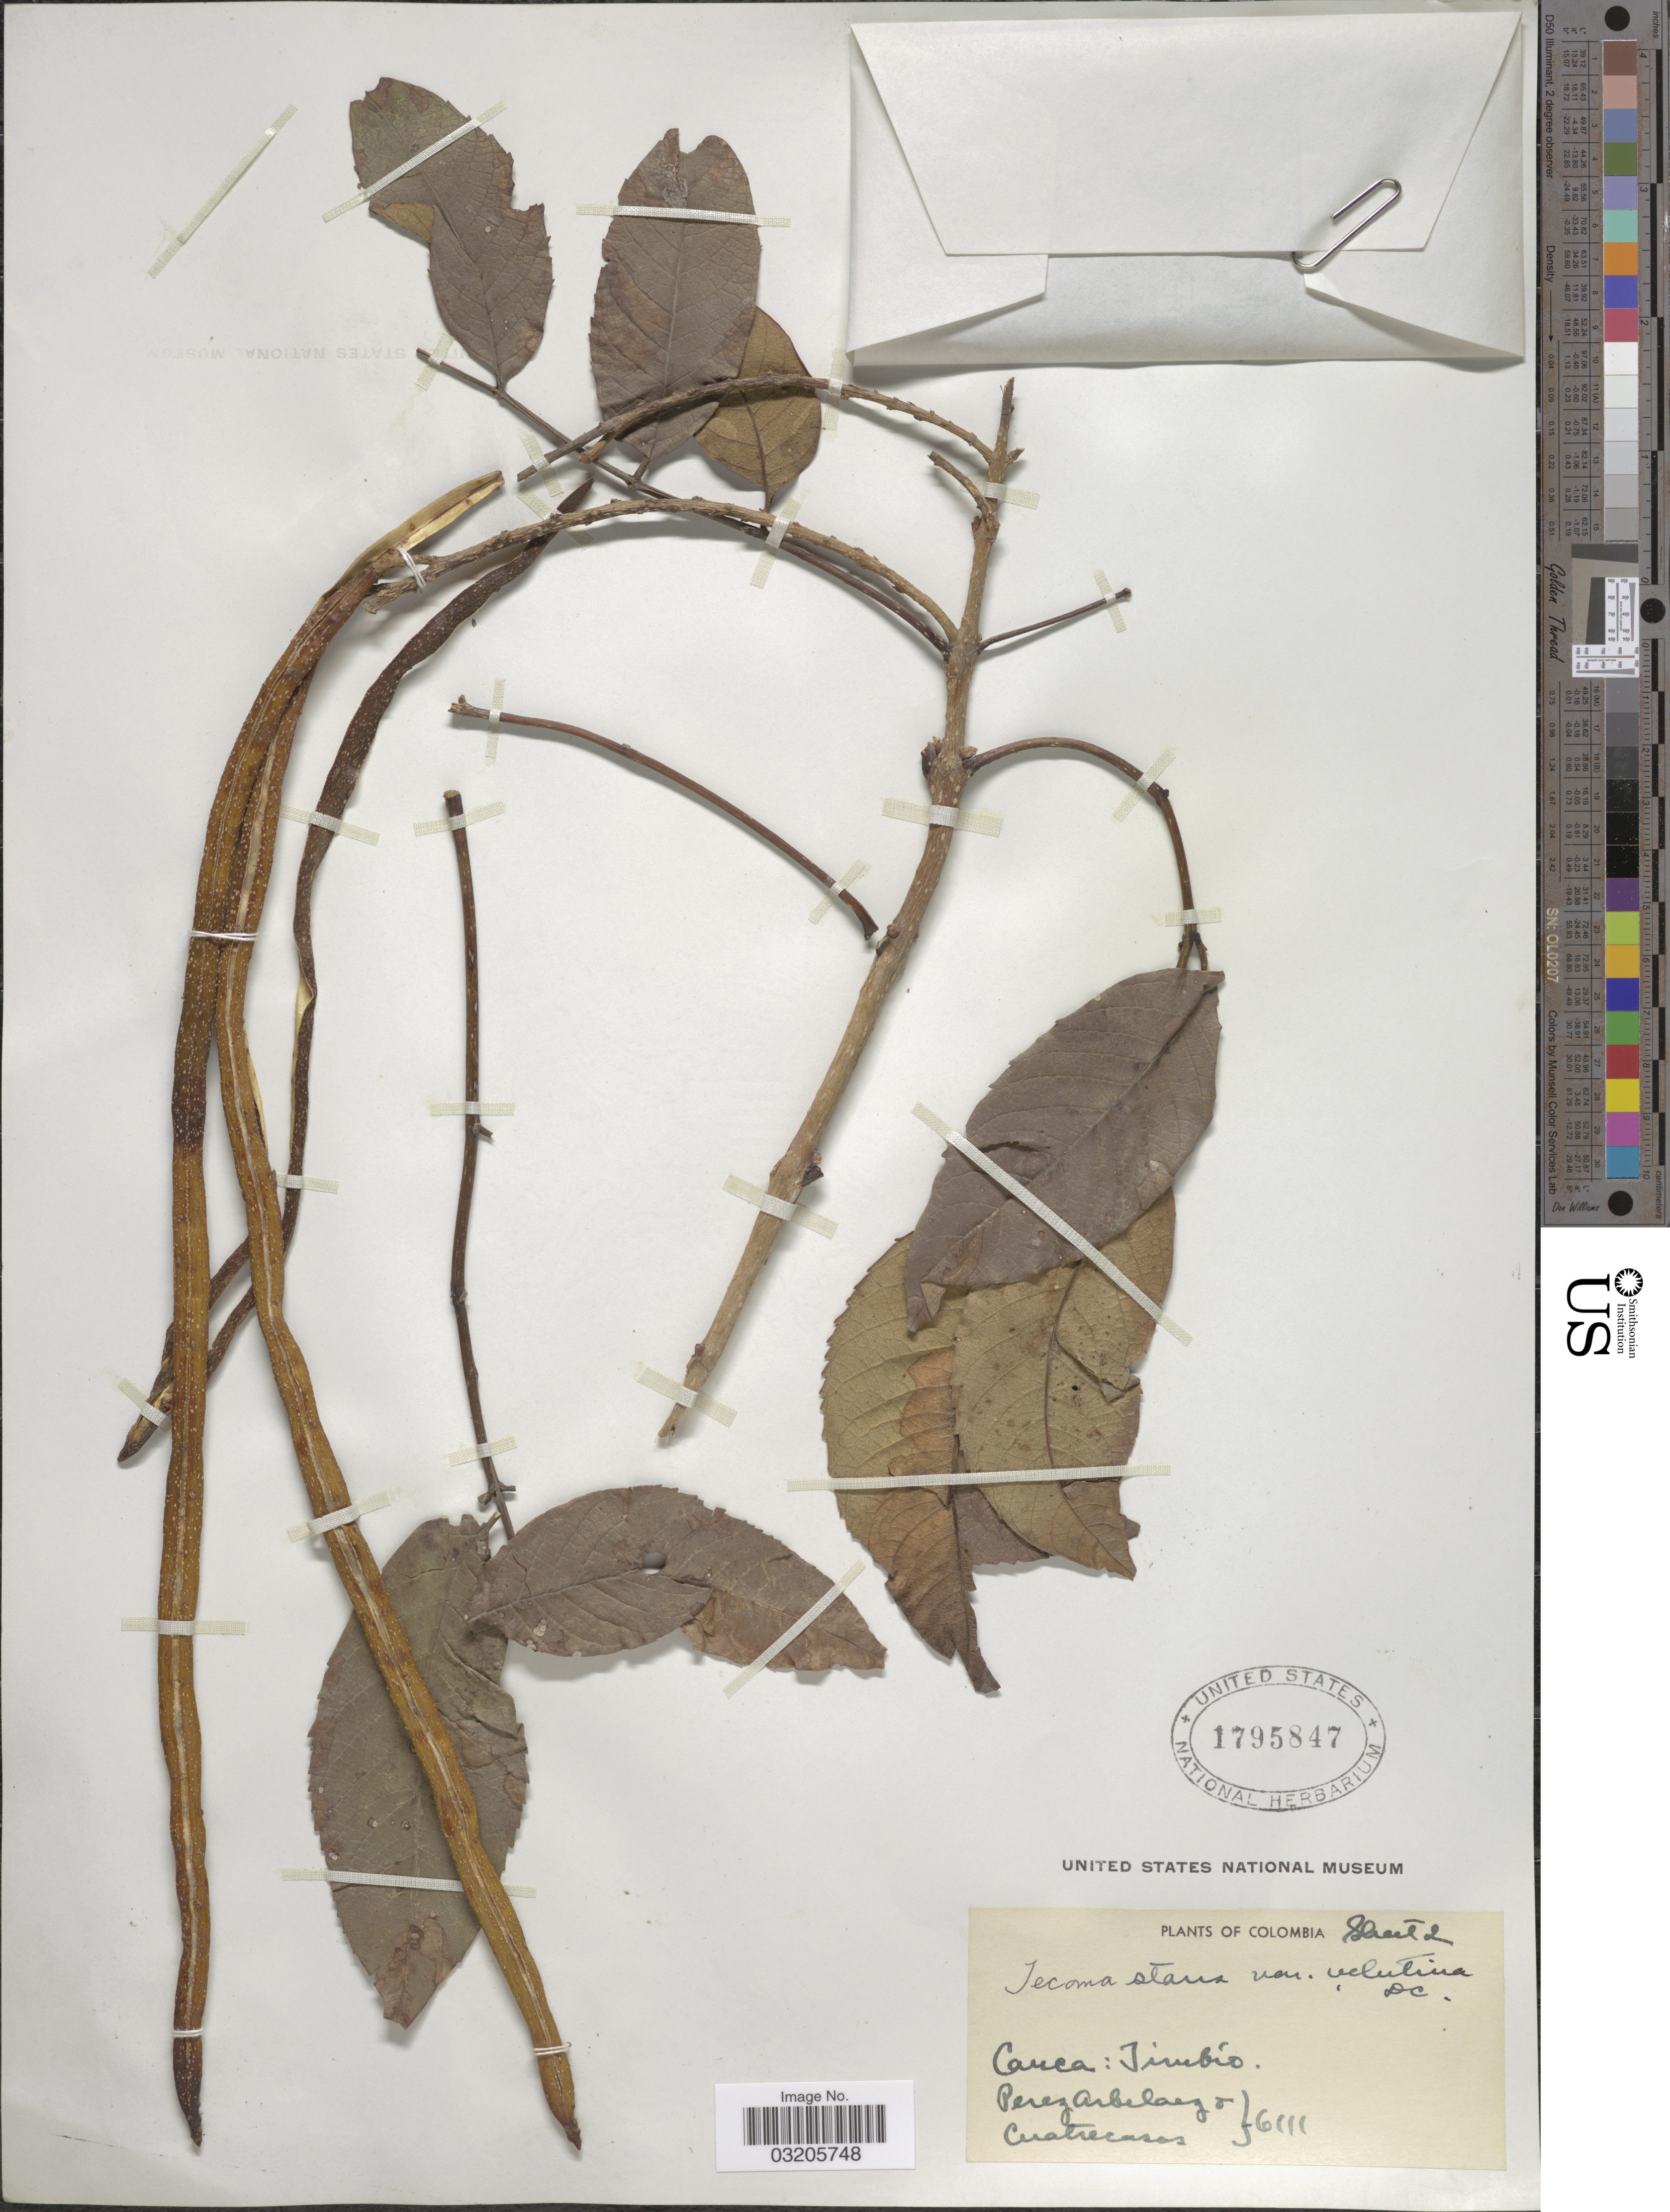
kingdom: Plantae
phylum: Tracheophyta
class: Magnoliopsida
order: Lamiales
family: Bignoniaceae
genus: Tecoma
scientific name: Tecoma stans var. velutina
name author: DC.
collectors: E. Pérez Arbeláez & Cuatrecasas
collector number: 6111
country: Colombia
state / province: Cauca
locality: Timbío.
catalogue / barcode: US 1795847